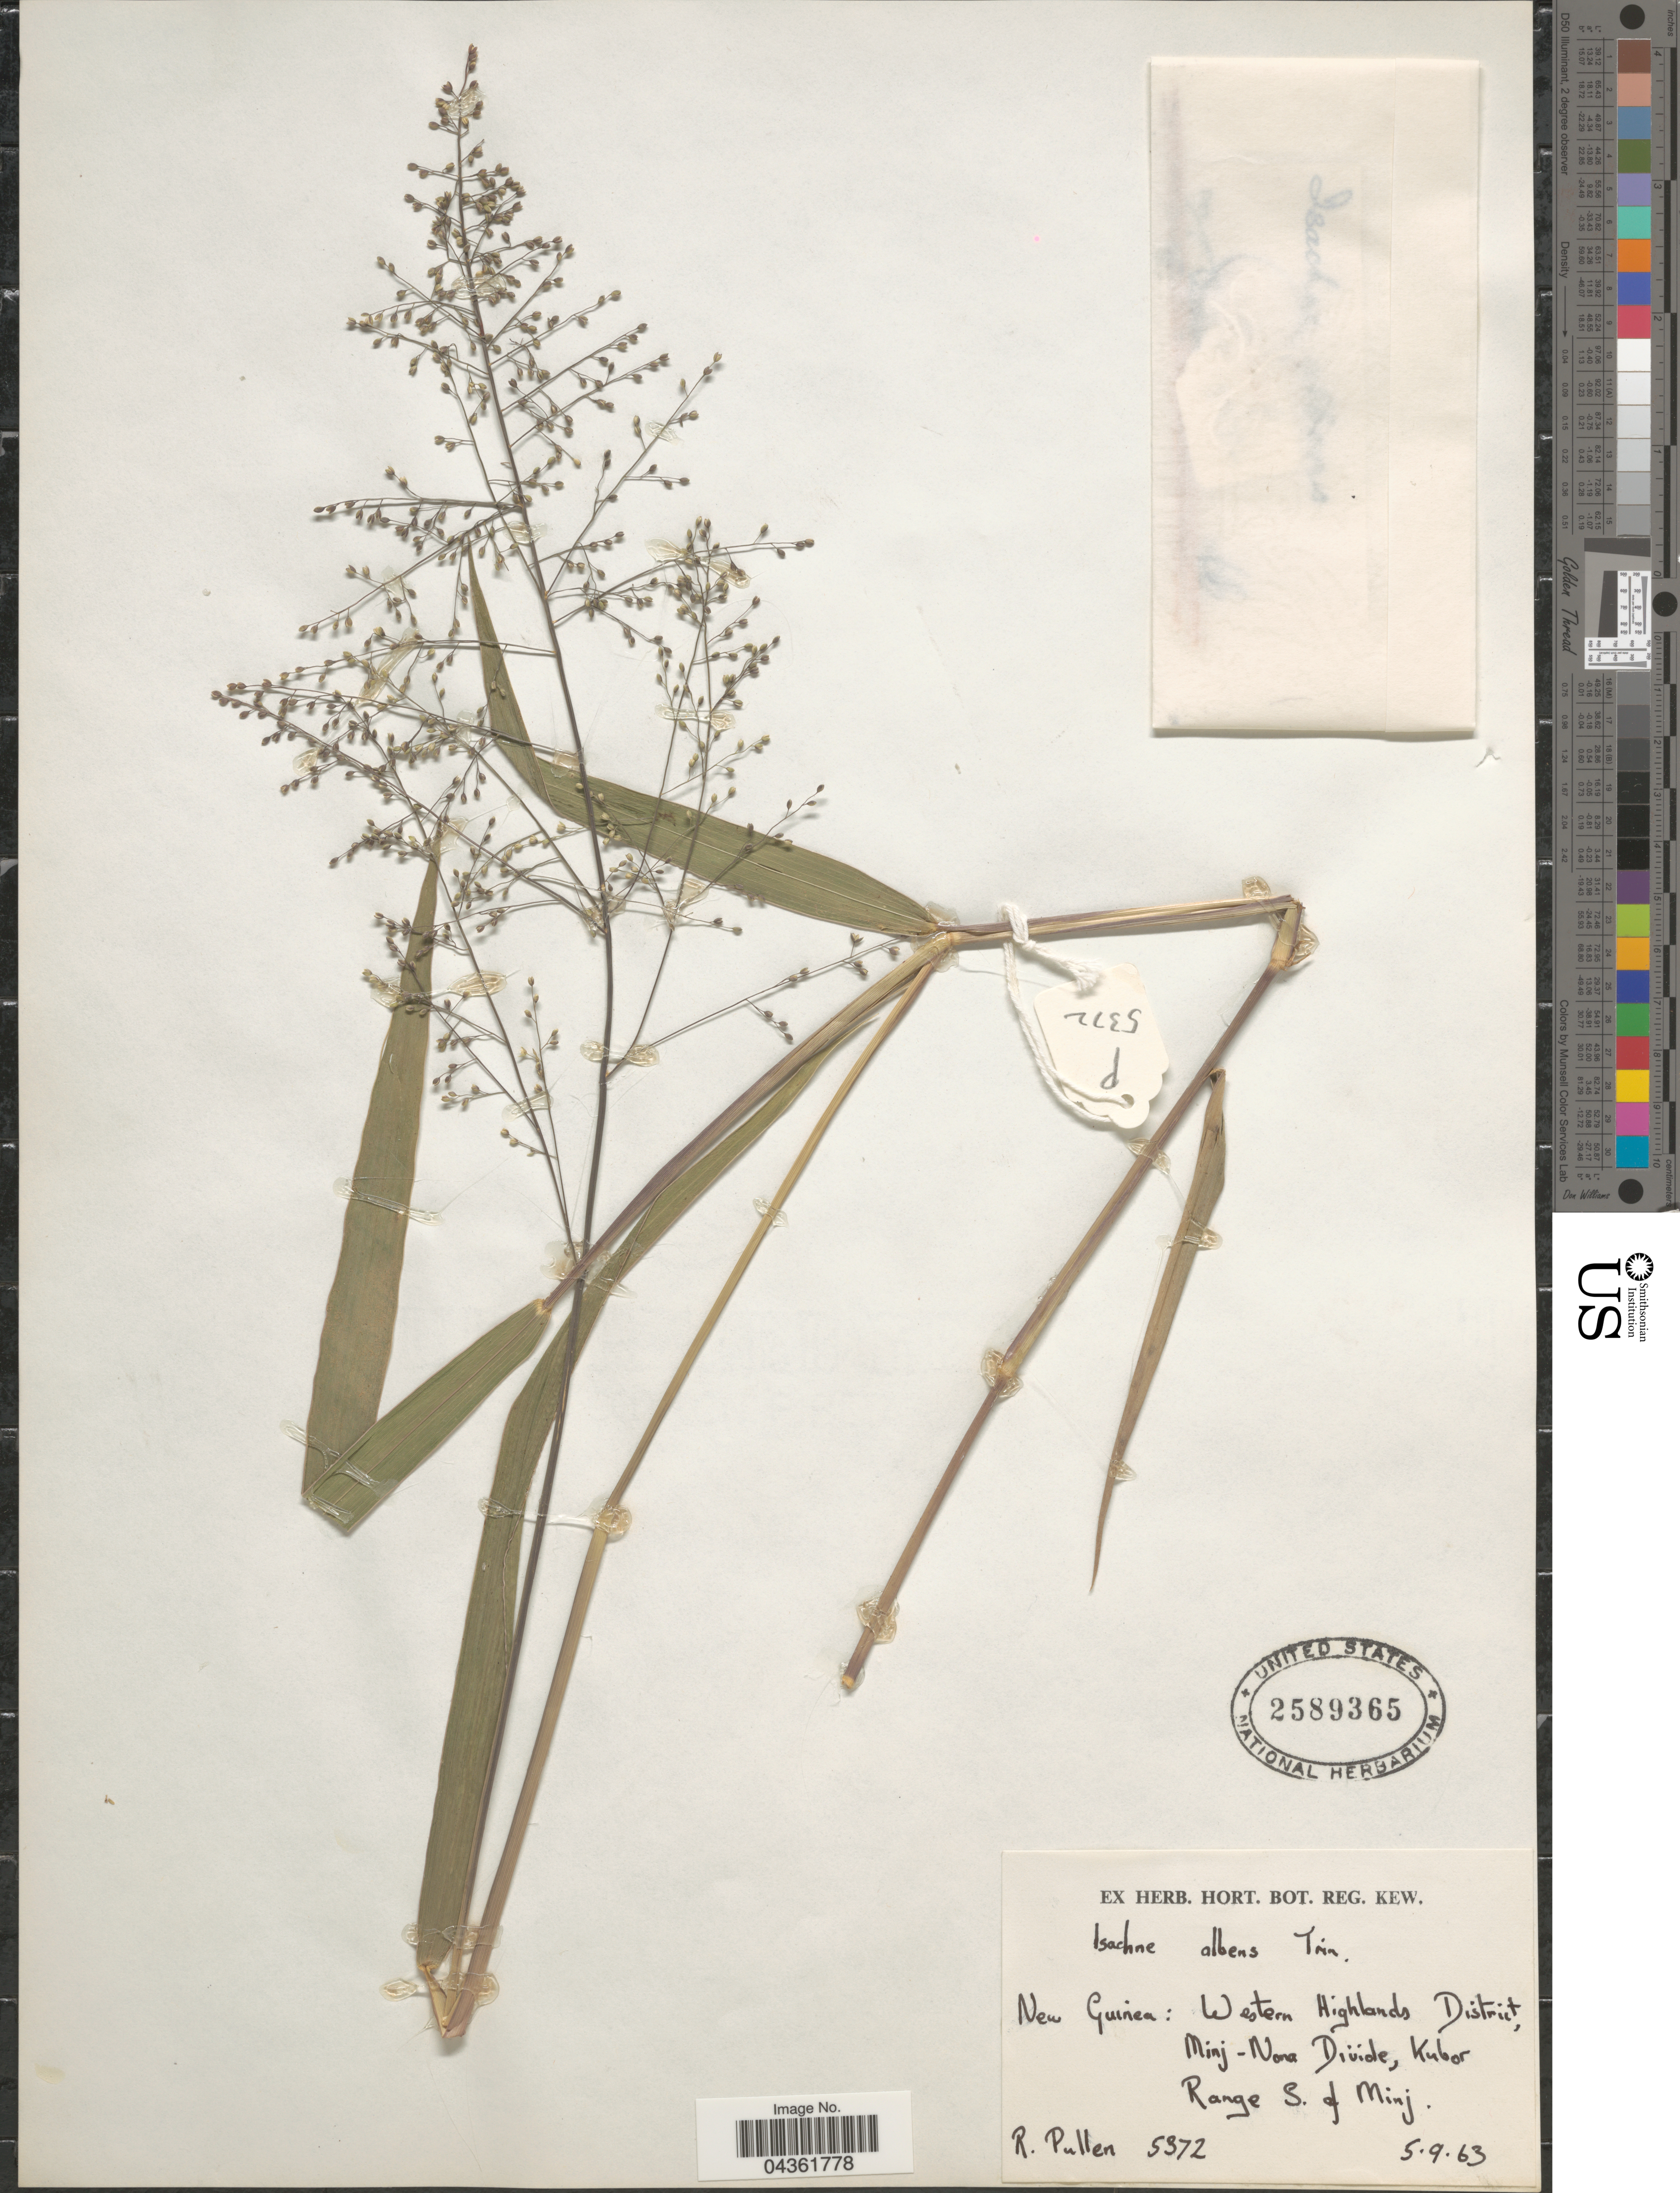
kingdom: Plantae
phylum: Tracheophyta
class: Liliopsida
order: Poales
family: Poaceae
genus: Isachne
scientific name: Isachne albens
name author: Trin.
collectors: R. Pullen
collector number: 5372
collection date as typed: Transcribed d/m/y: 5/9/63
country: Papua New Guinea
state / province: Western Highlands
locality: New Guinea: Western Highlands District, Minj-Nona Divide, Kubor Range S. of Minj.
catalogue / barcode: US 2589365